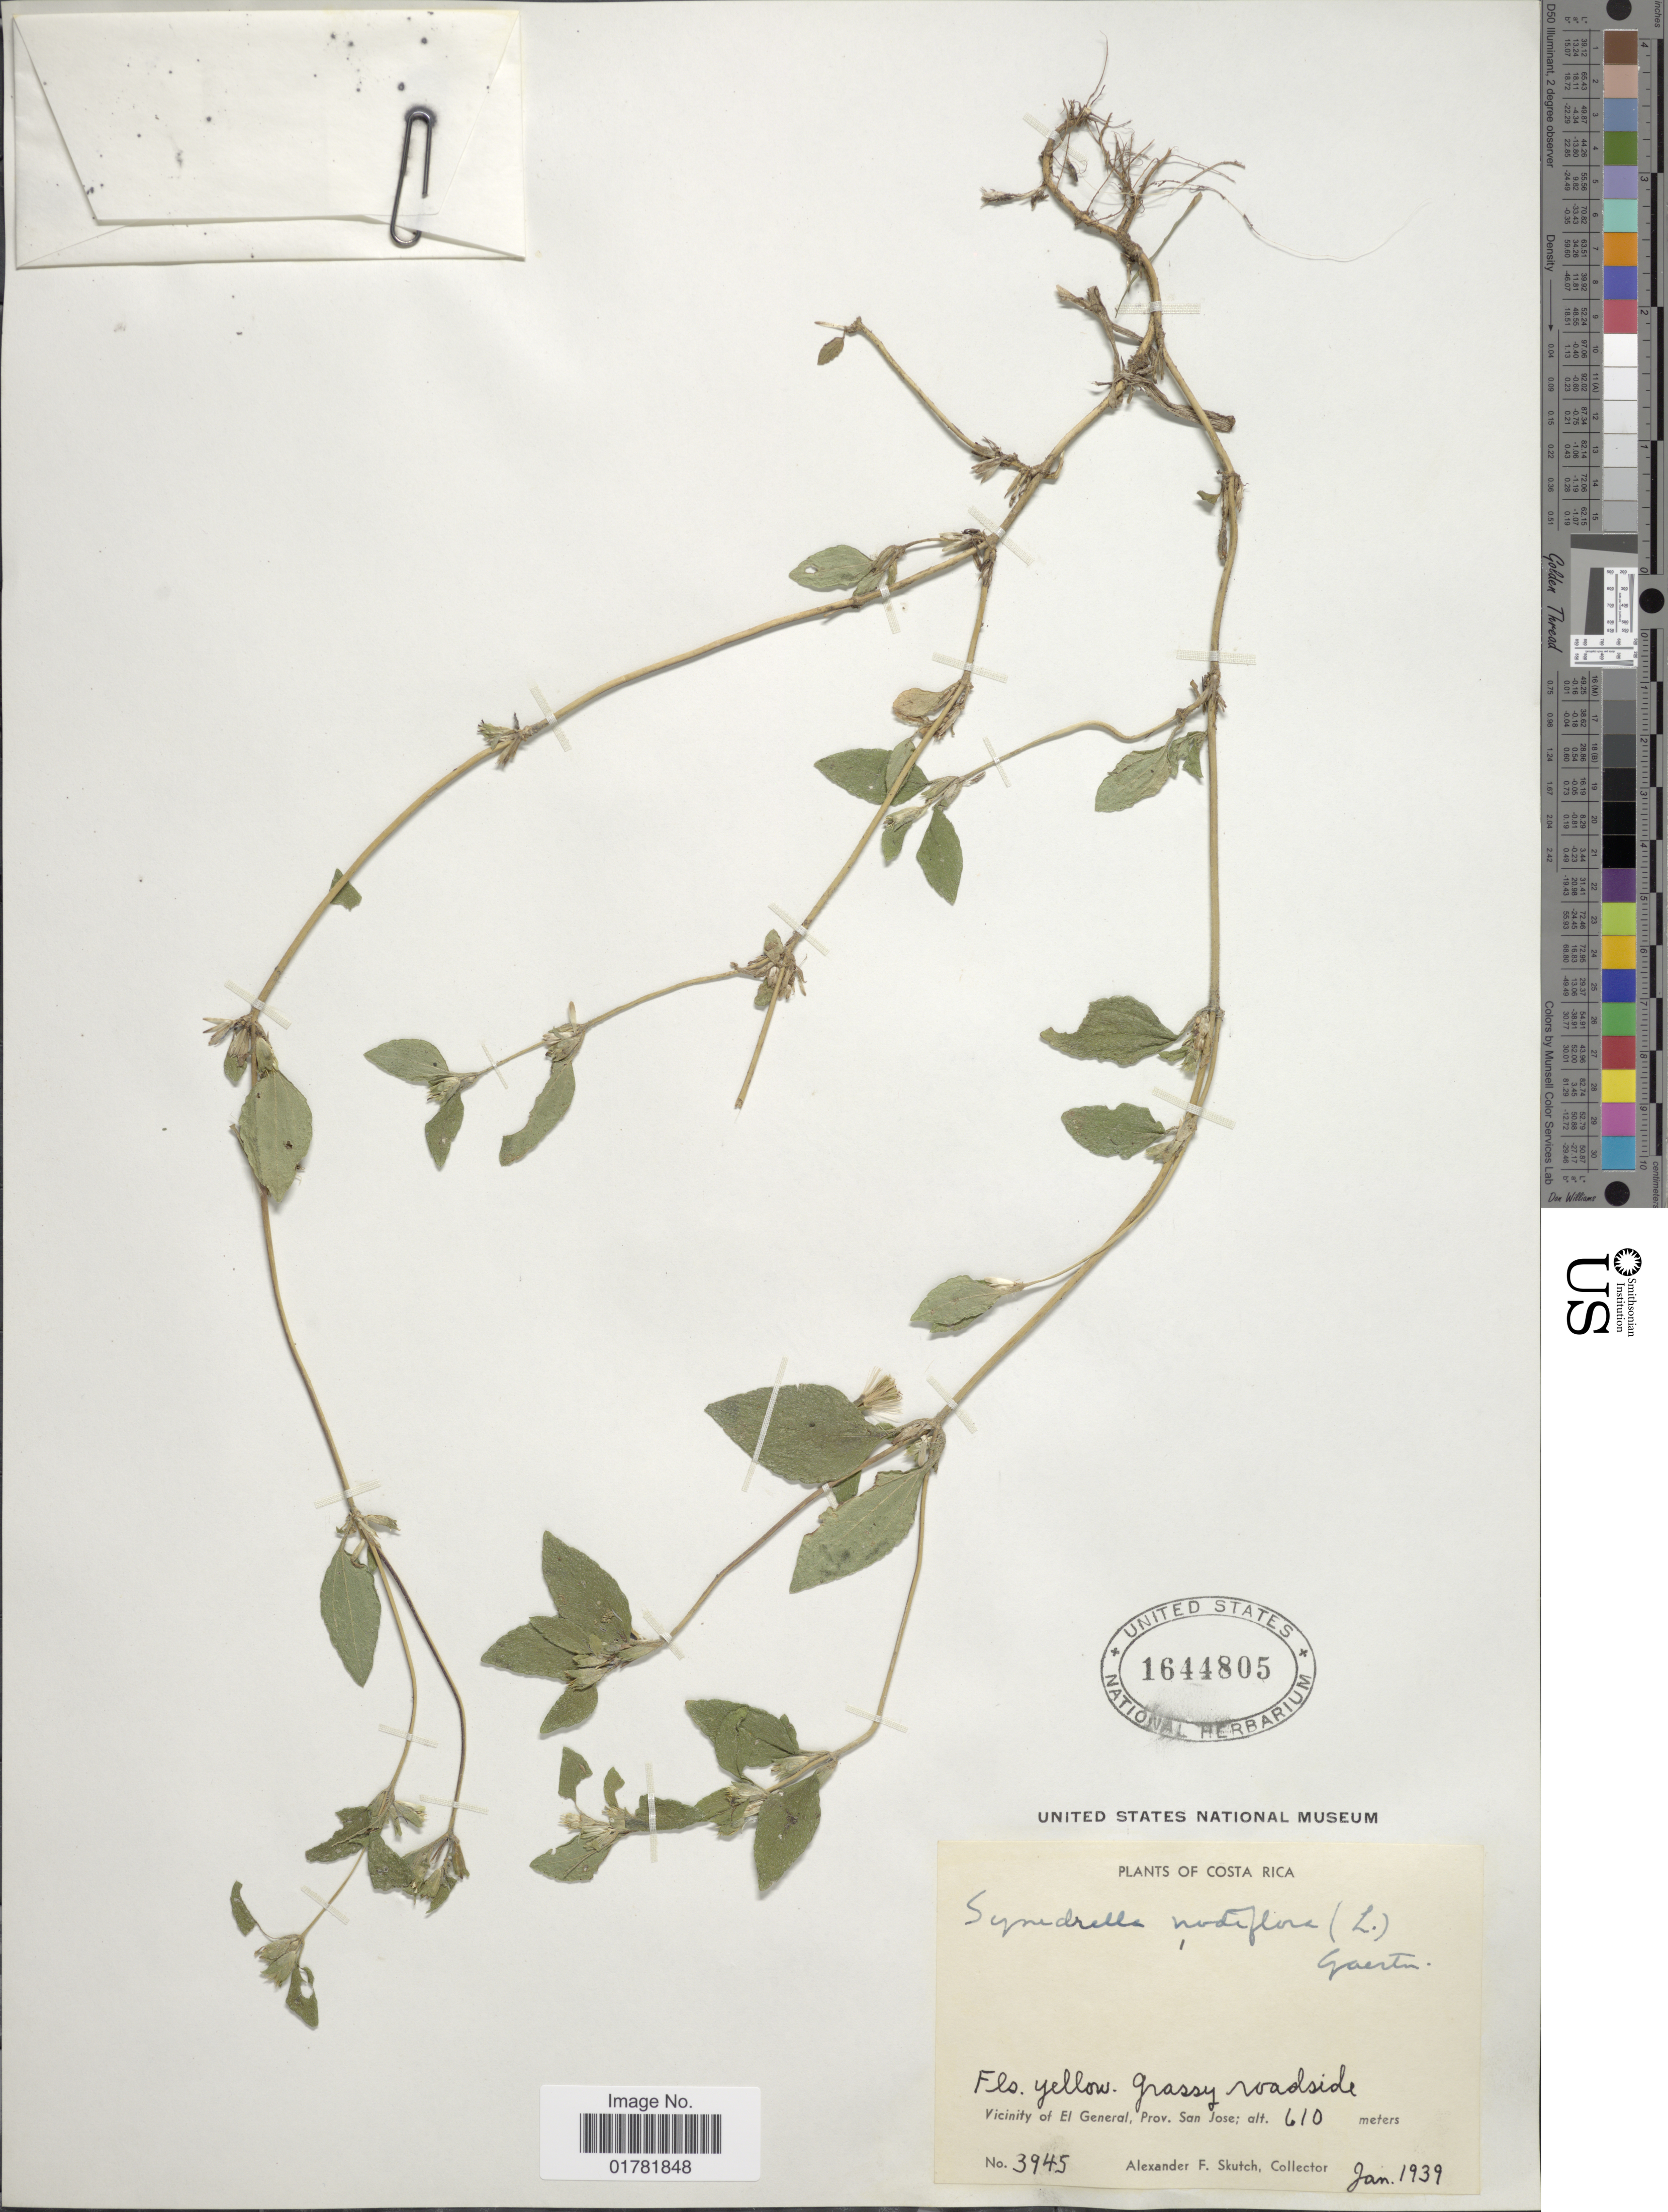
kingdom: Plantae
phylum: Tracheophyta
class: Magnoliopsida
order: Asterales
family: Asteraceae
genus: Synedrella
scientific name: Synedrella nodiflora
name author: (L.) Gaertn.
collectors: A. F. Skutch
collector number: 3945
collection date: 1939-01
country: Costa Rica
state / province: San José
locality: Grassy roadside, Vicinity of El General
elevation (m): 610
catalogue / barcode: US 1644805